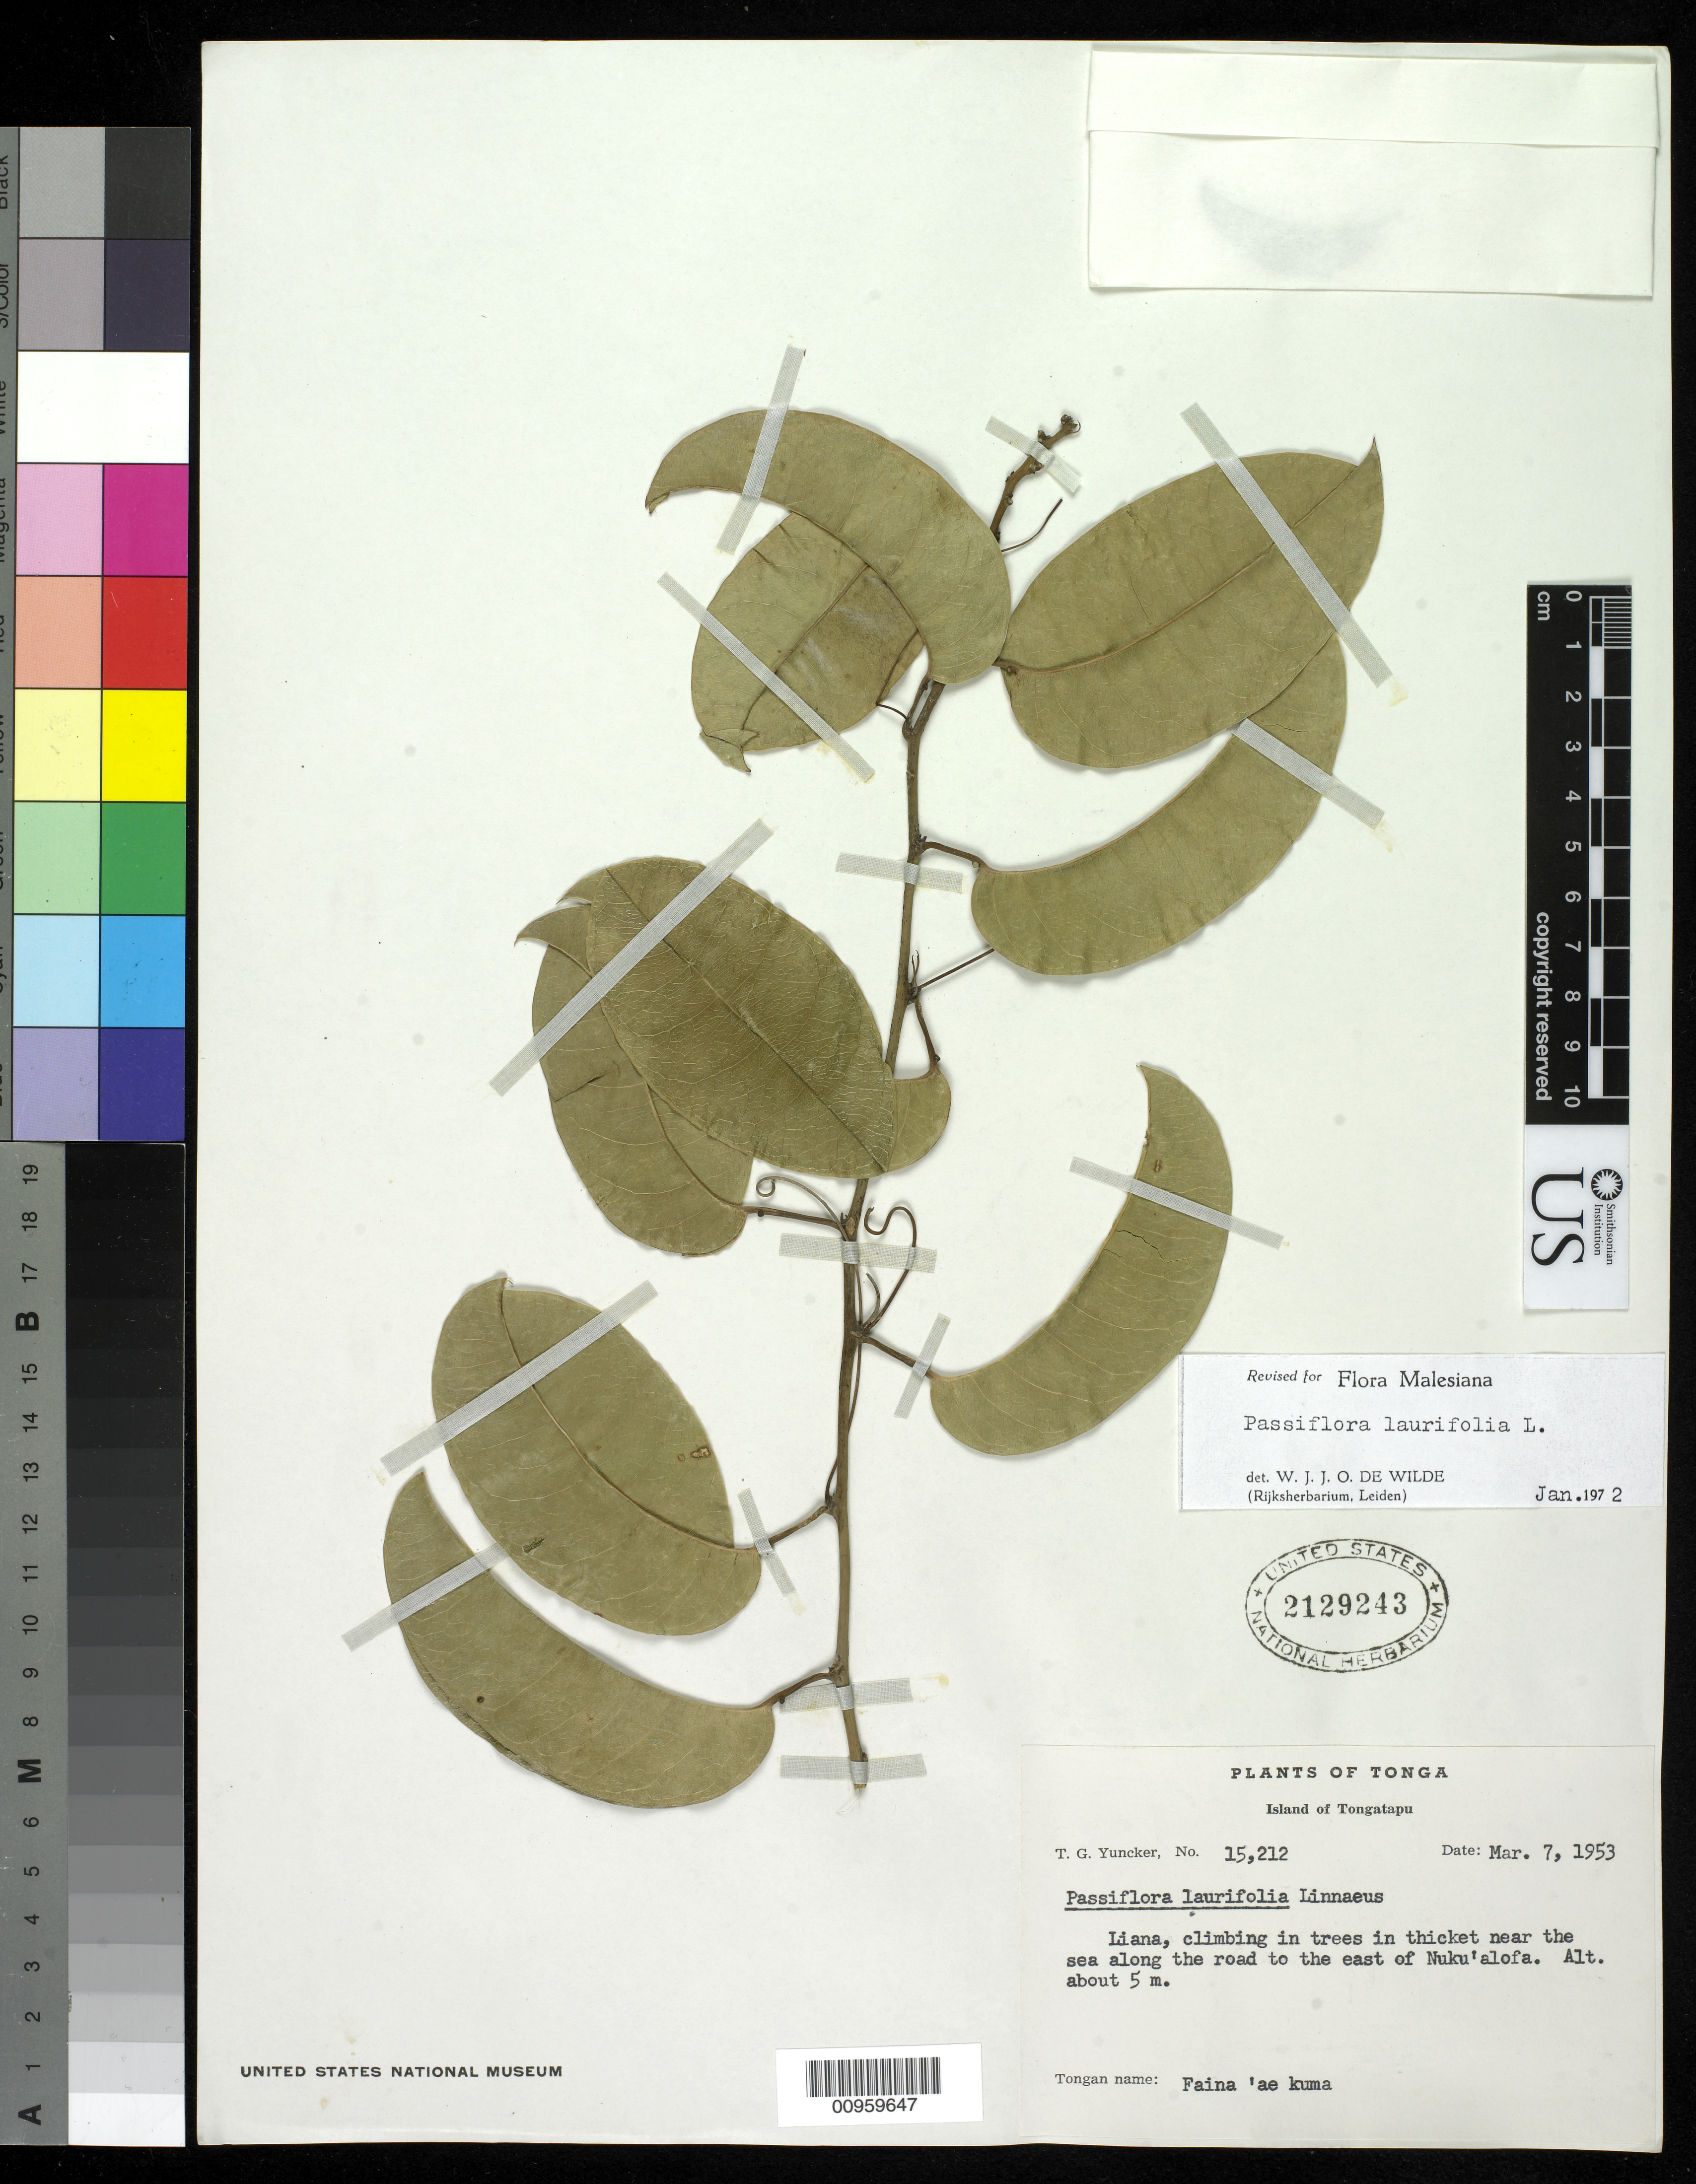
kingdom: Plantae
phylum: Tracheophyta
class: Magnoliopsida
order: Malpighiales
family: Passifloraceae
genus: Passiflora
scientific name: Passiflora laurifolia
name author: L.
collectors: T. G. Yuncker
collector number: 15212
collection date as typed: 07 Mar 1953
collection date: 1953-03-07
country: Tonga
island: Tongatapu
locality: East of Nuku'alofa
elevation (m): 5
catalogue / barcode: US 2129243